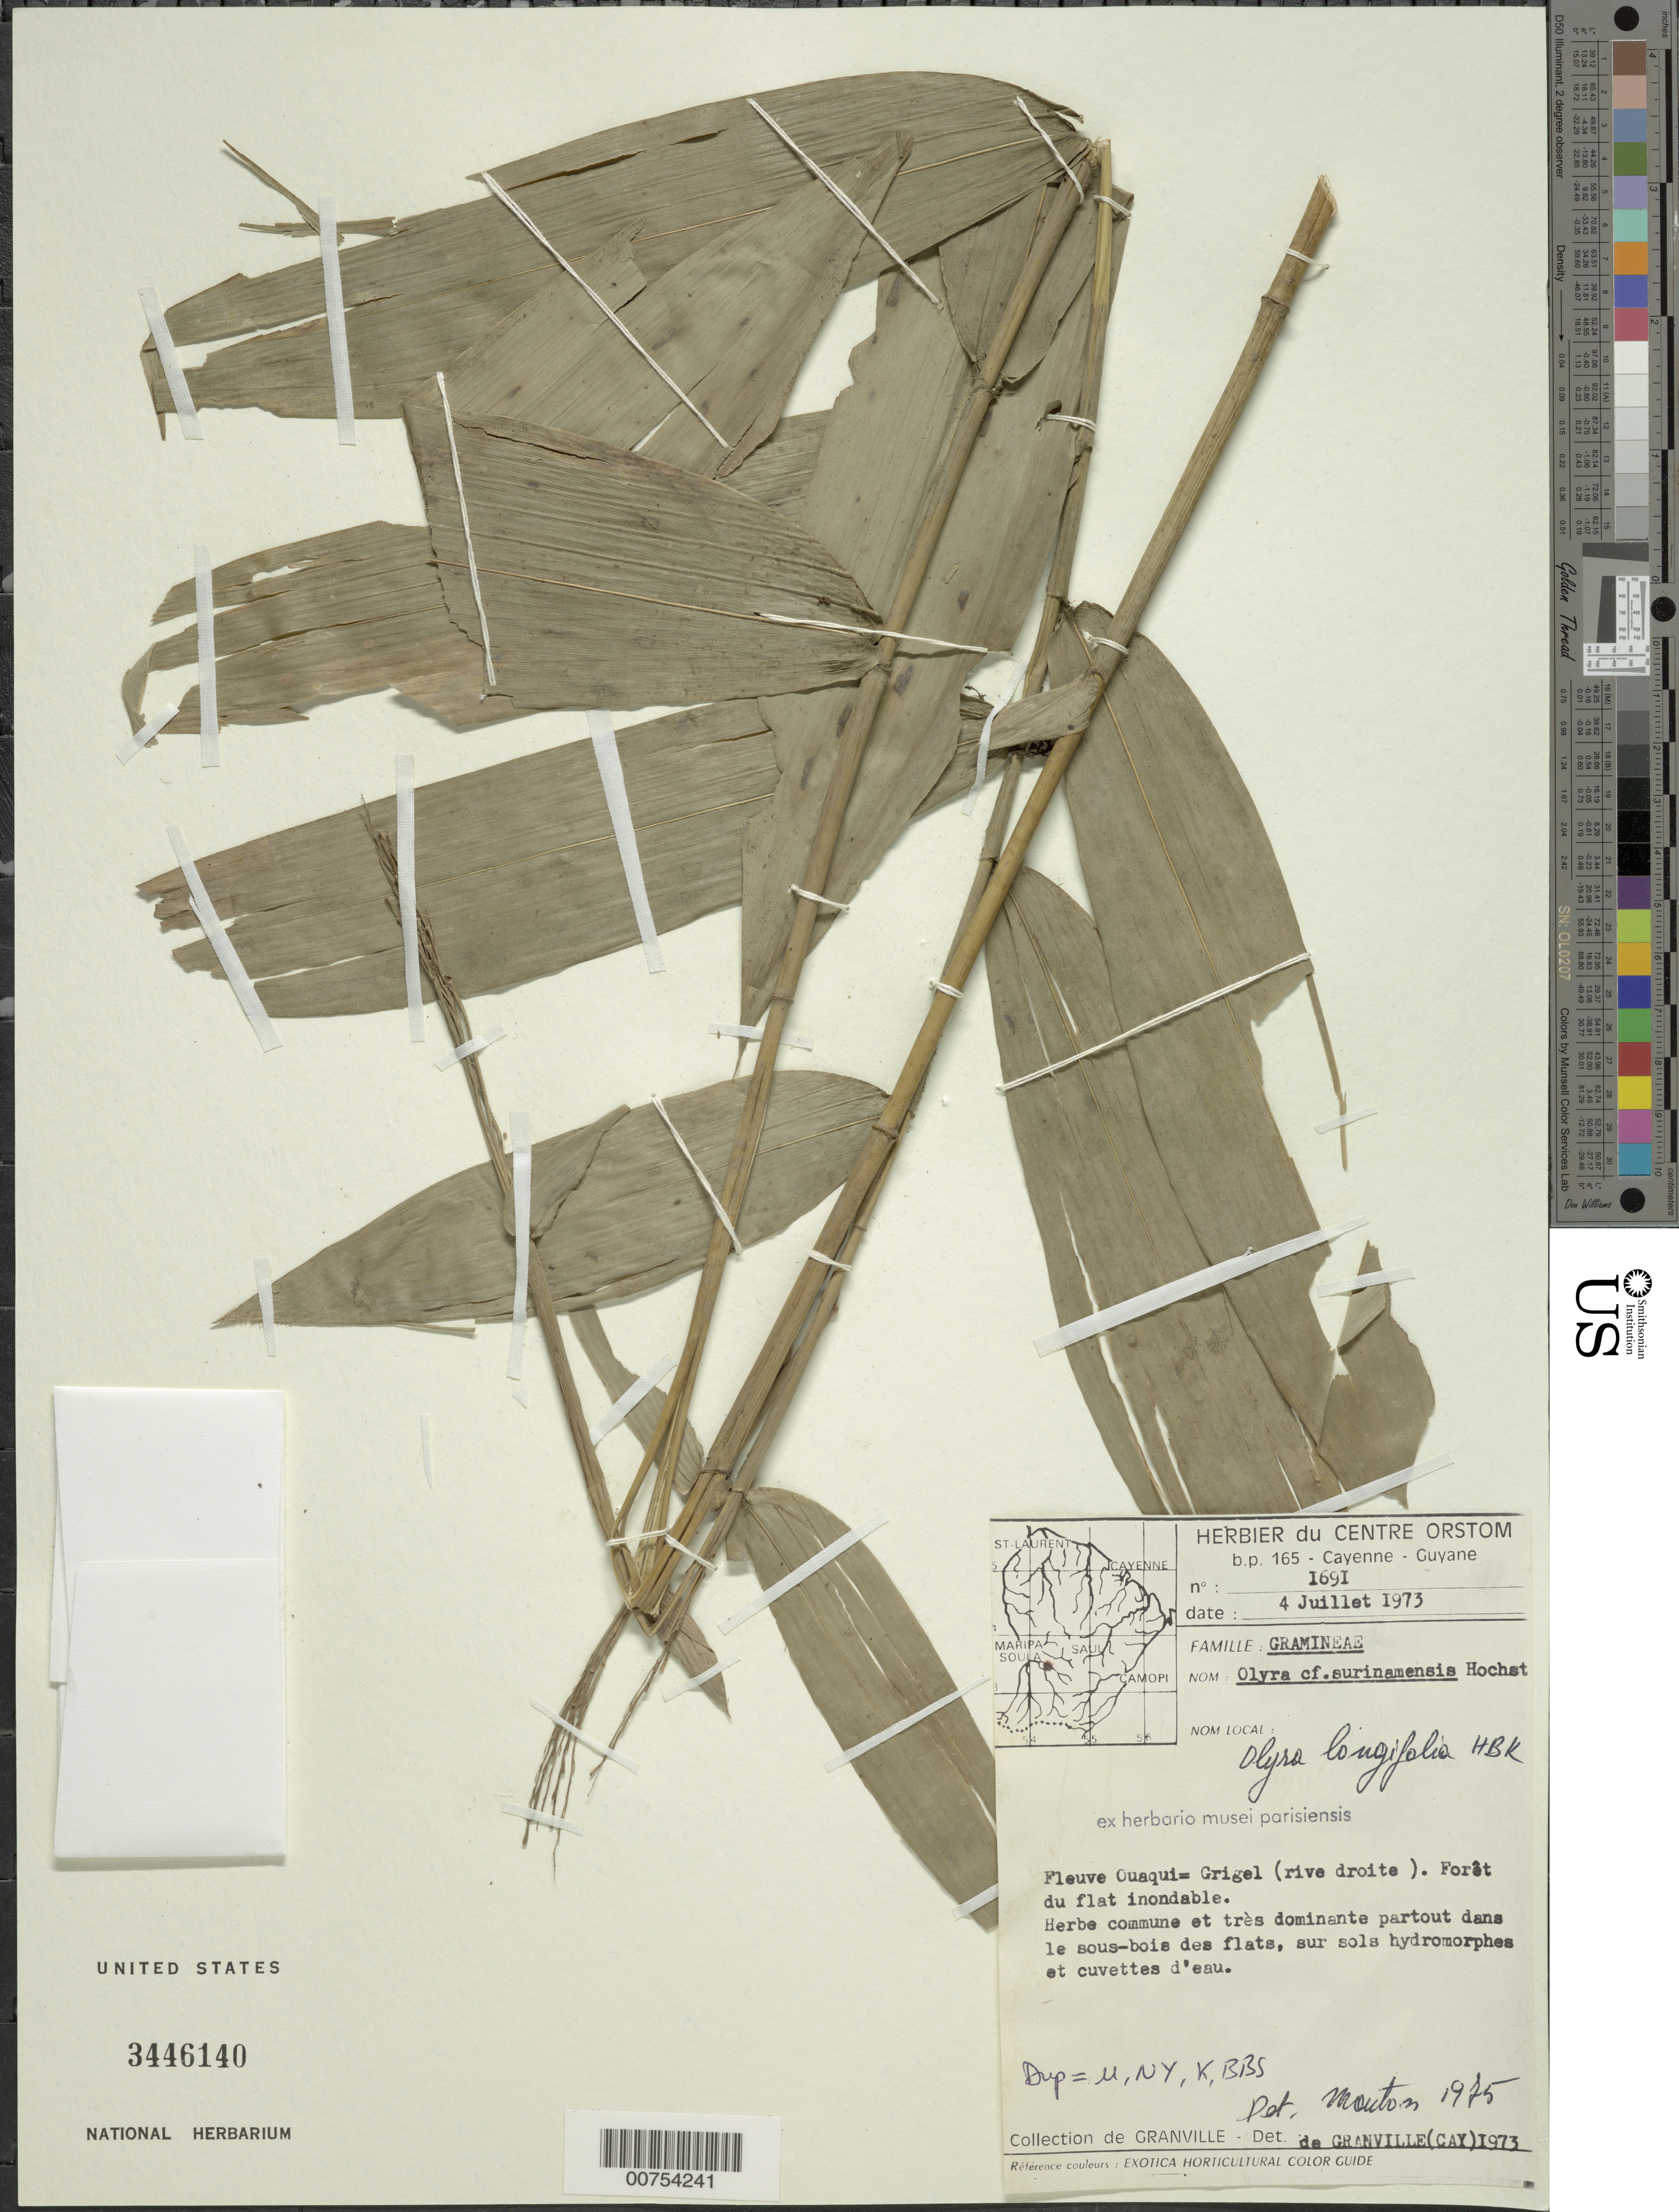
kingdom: Plantae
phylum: Tracheophyta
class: Liliopsida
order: Poales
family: Poaceae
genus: Olyra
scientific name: Olyra longifolia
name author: Kunth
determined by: Mouton, J. A.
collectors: J.-J. de Granville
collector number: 1691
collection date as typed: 4-Jul-73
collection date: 1973-07-04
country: French Guiana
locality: Fleuve Ouaqui, Grigel (rive droite)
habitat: Forêt du flat inondable; partout dans le sous bois des flats, sur sols hydromorphea et cuvettes d'eau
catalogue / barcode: US 3446140